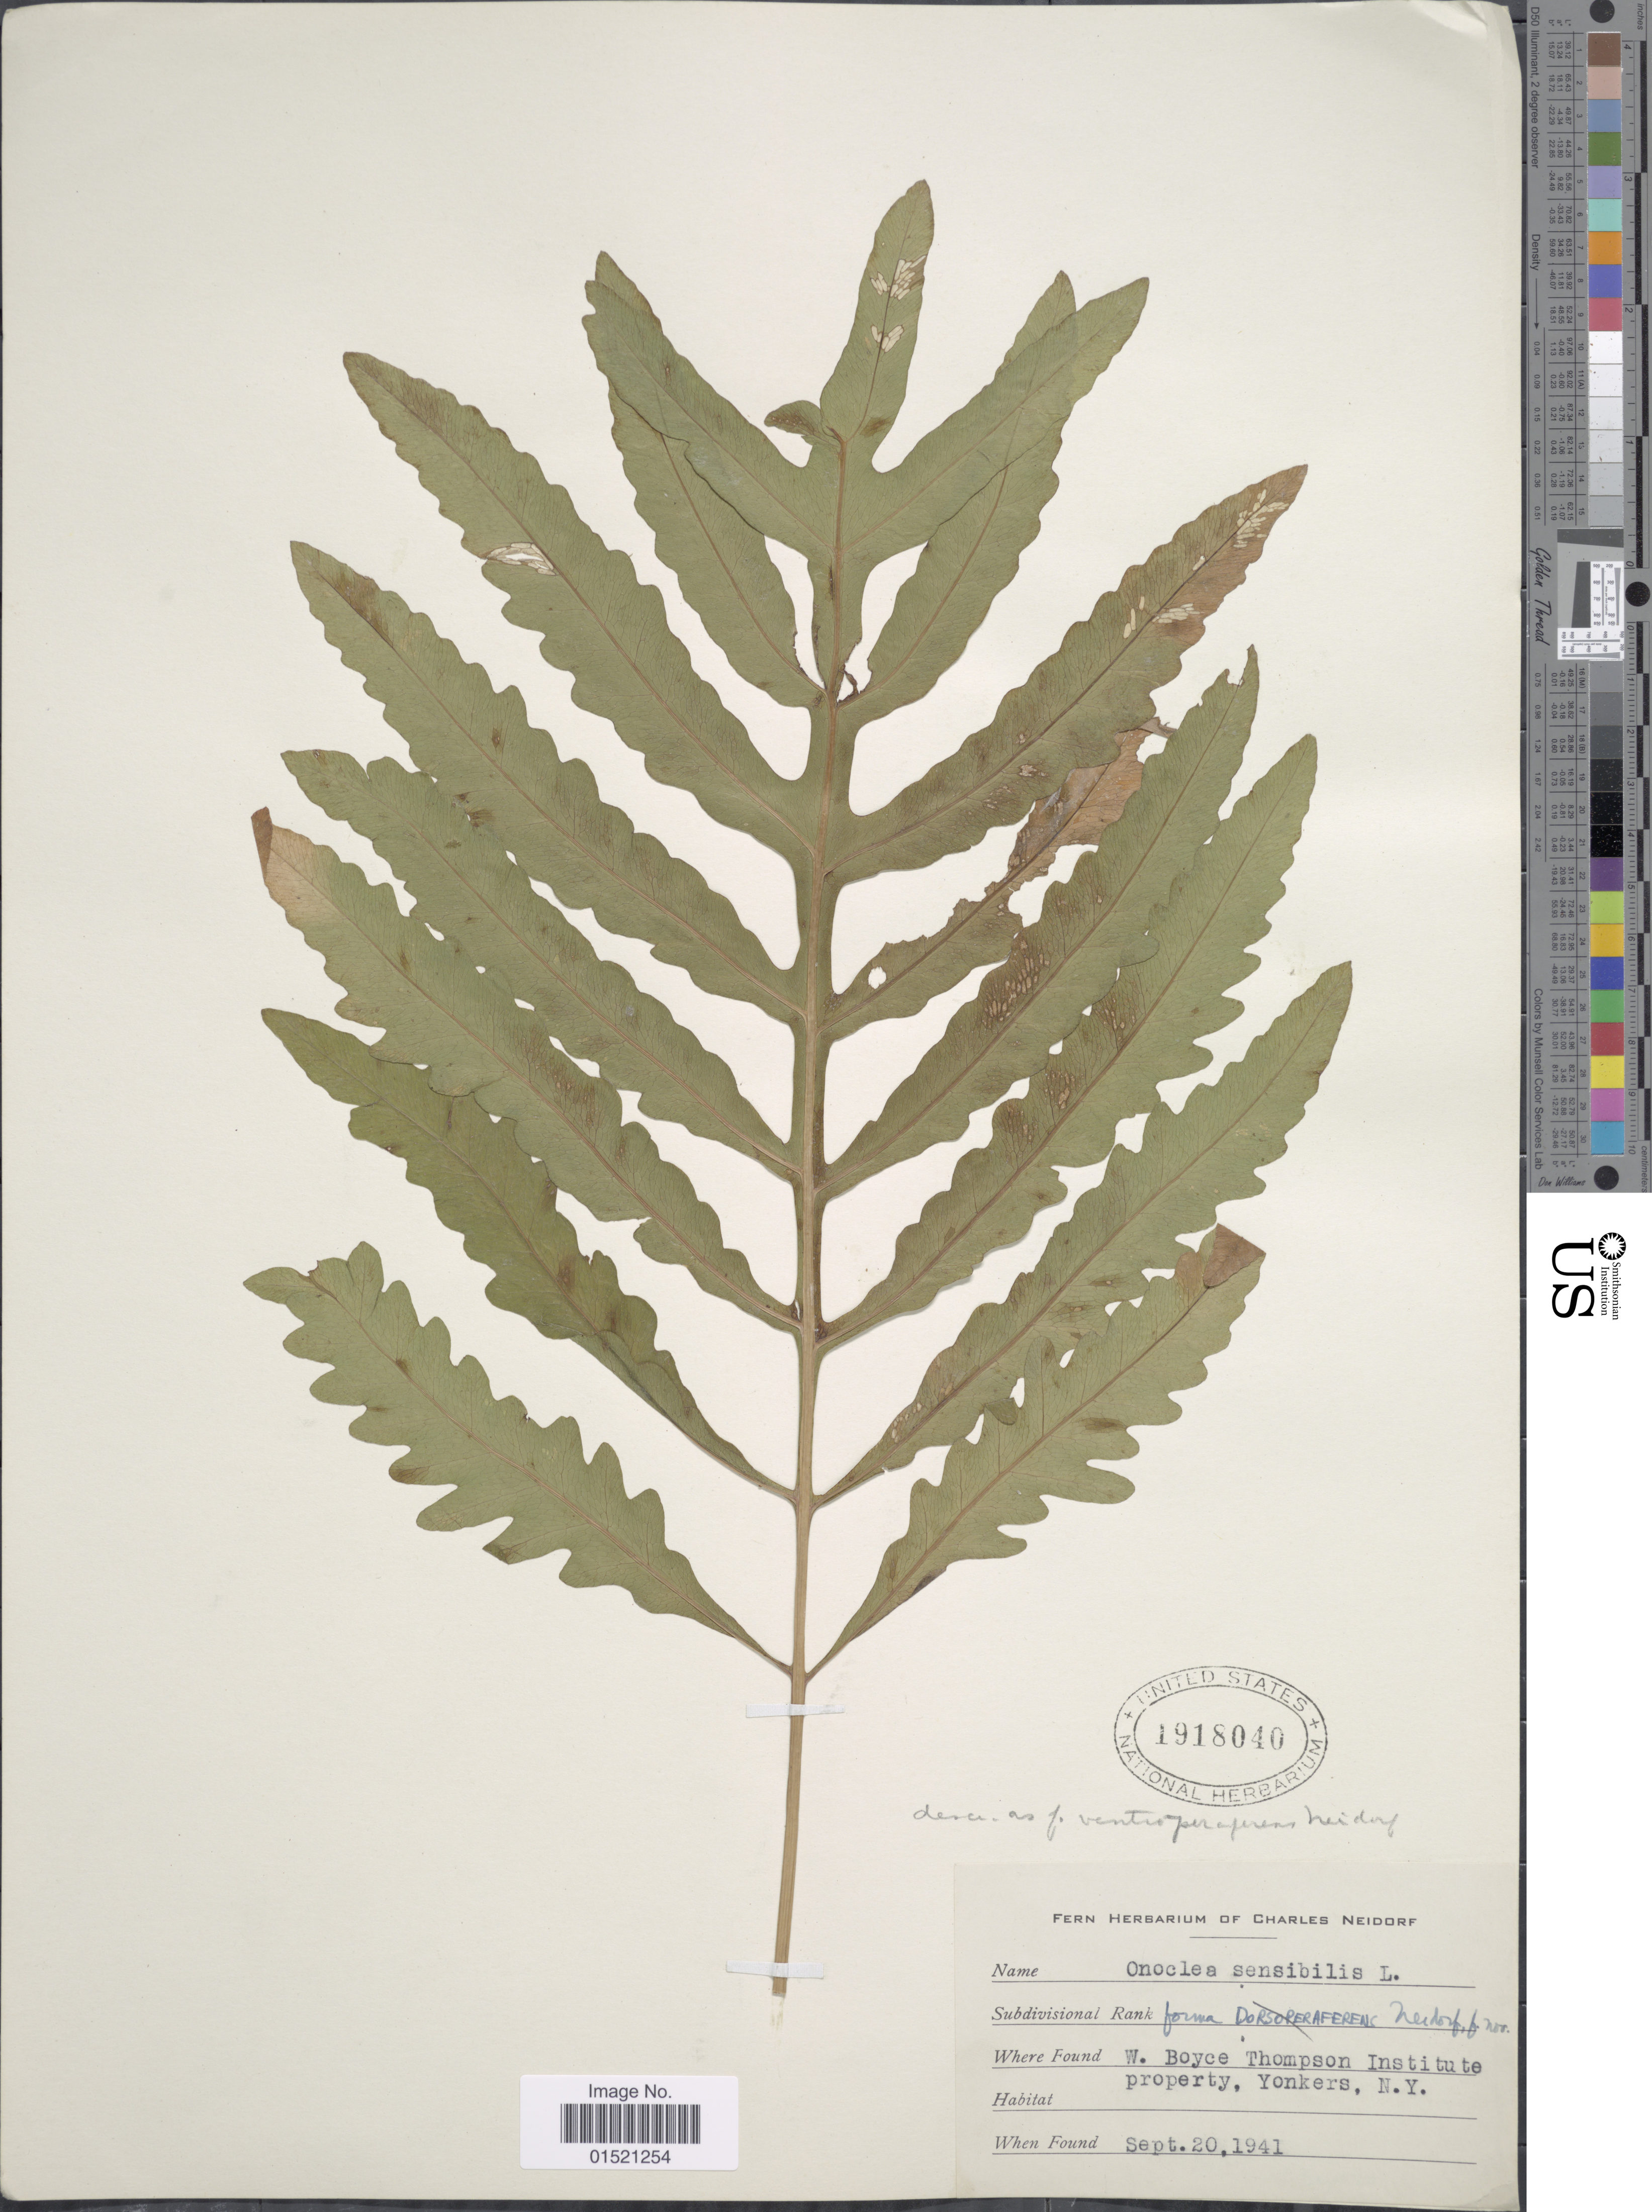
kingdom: Plantae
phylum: Tracheophyta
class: Polypodiopsida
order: Polypodiales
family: Onocleaceae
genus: Onoclea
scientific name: Onoclea sensibilis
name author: L.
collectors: ex herb. Charles Neidorf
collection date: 1941-09-20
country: United States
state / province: New York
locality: W. Boyce Thompson Institute property, Yonkers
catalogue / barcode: US 1918040